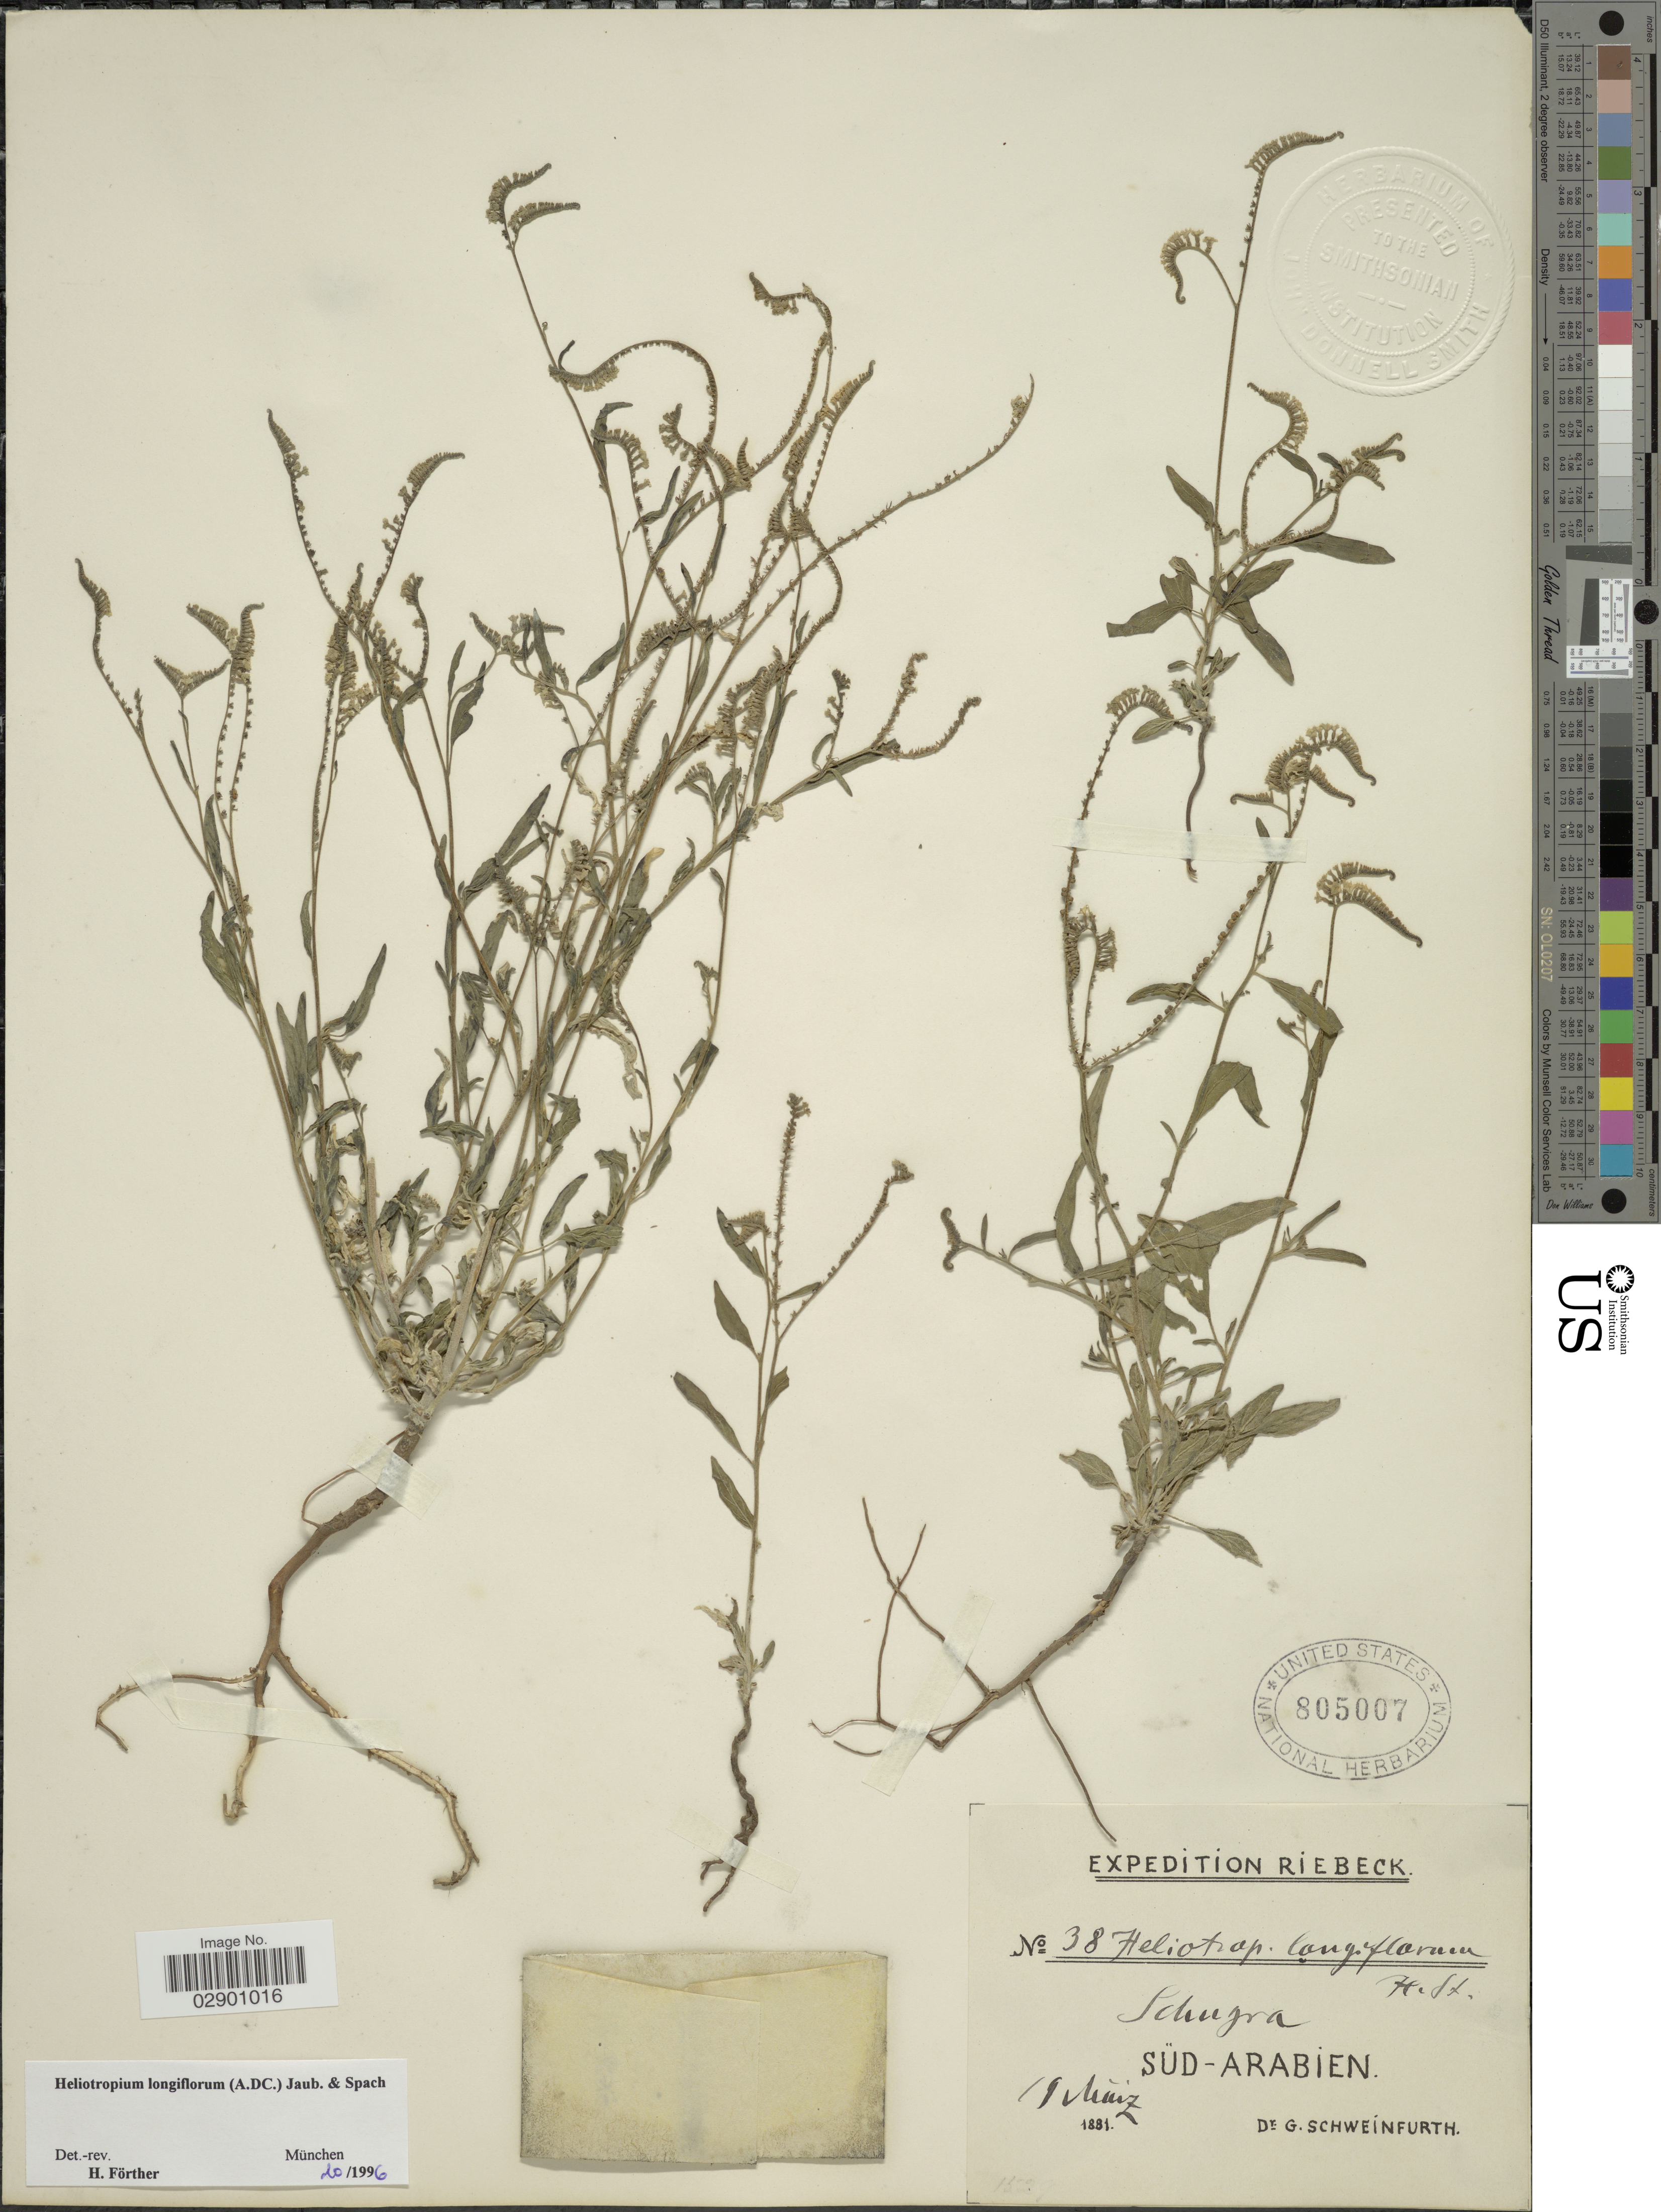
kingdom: Plantae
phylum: Tracheophyta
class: Magnoliopsida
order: Boraginales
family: Heliotropiaceae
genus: Heliotropium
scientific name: Heliotropium longiflorum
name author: (A. DC.) Jaub. & Spach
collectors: G. A. Schweinfurth (herbarium)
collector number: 38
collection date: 1881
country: Yemen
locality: Schugra. Süd-Arabien. Muüz. [interpreted]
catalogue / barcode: US 805007